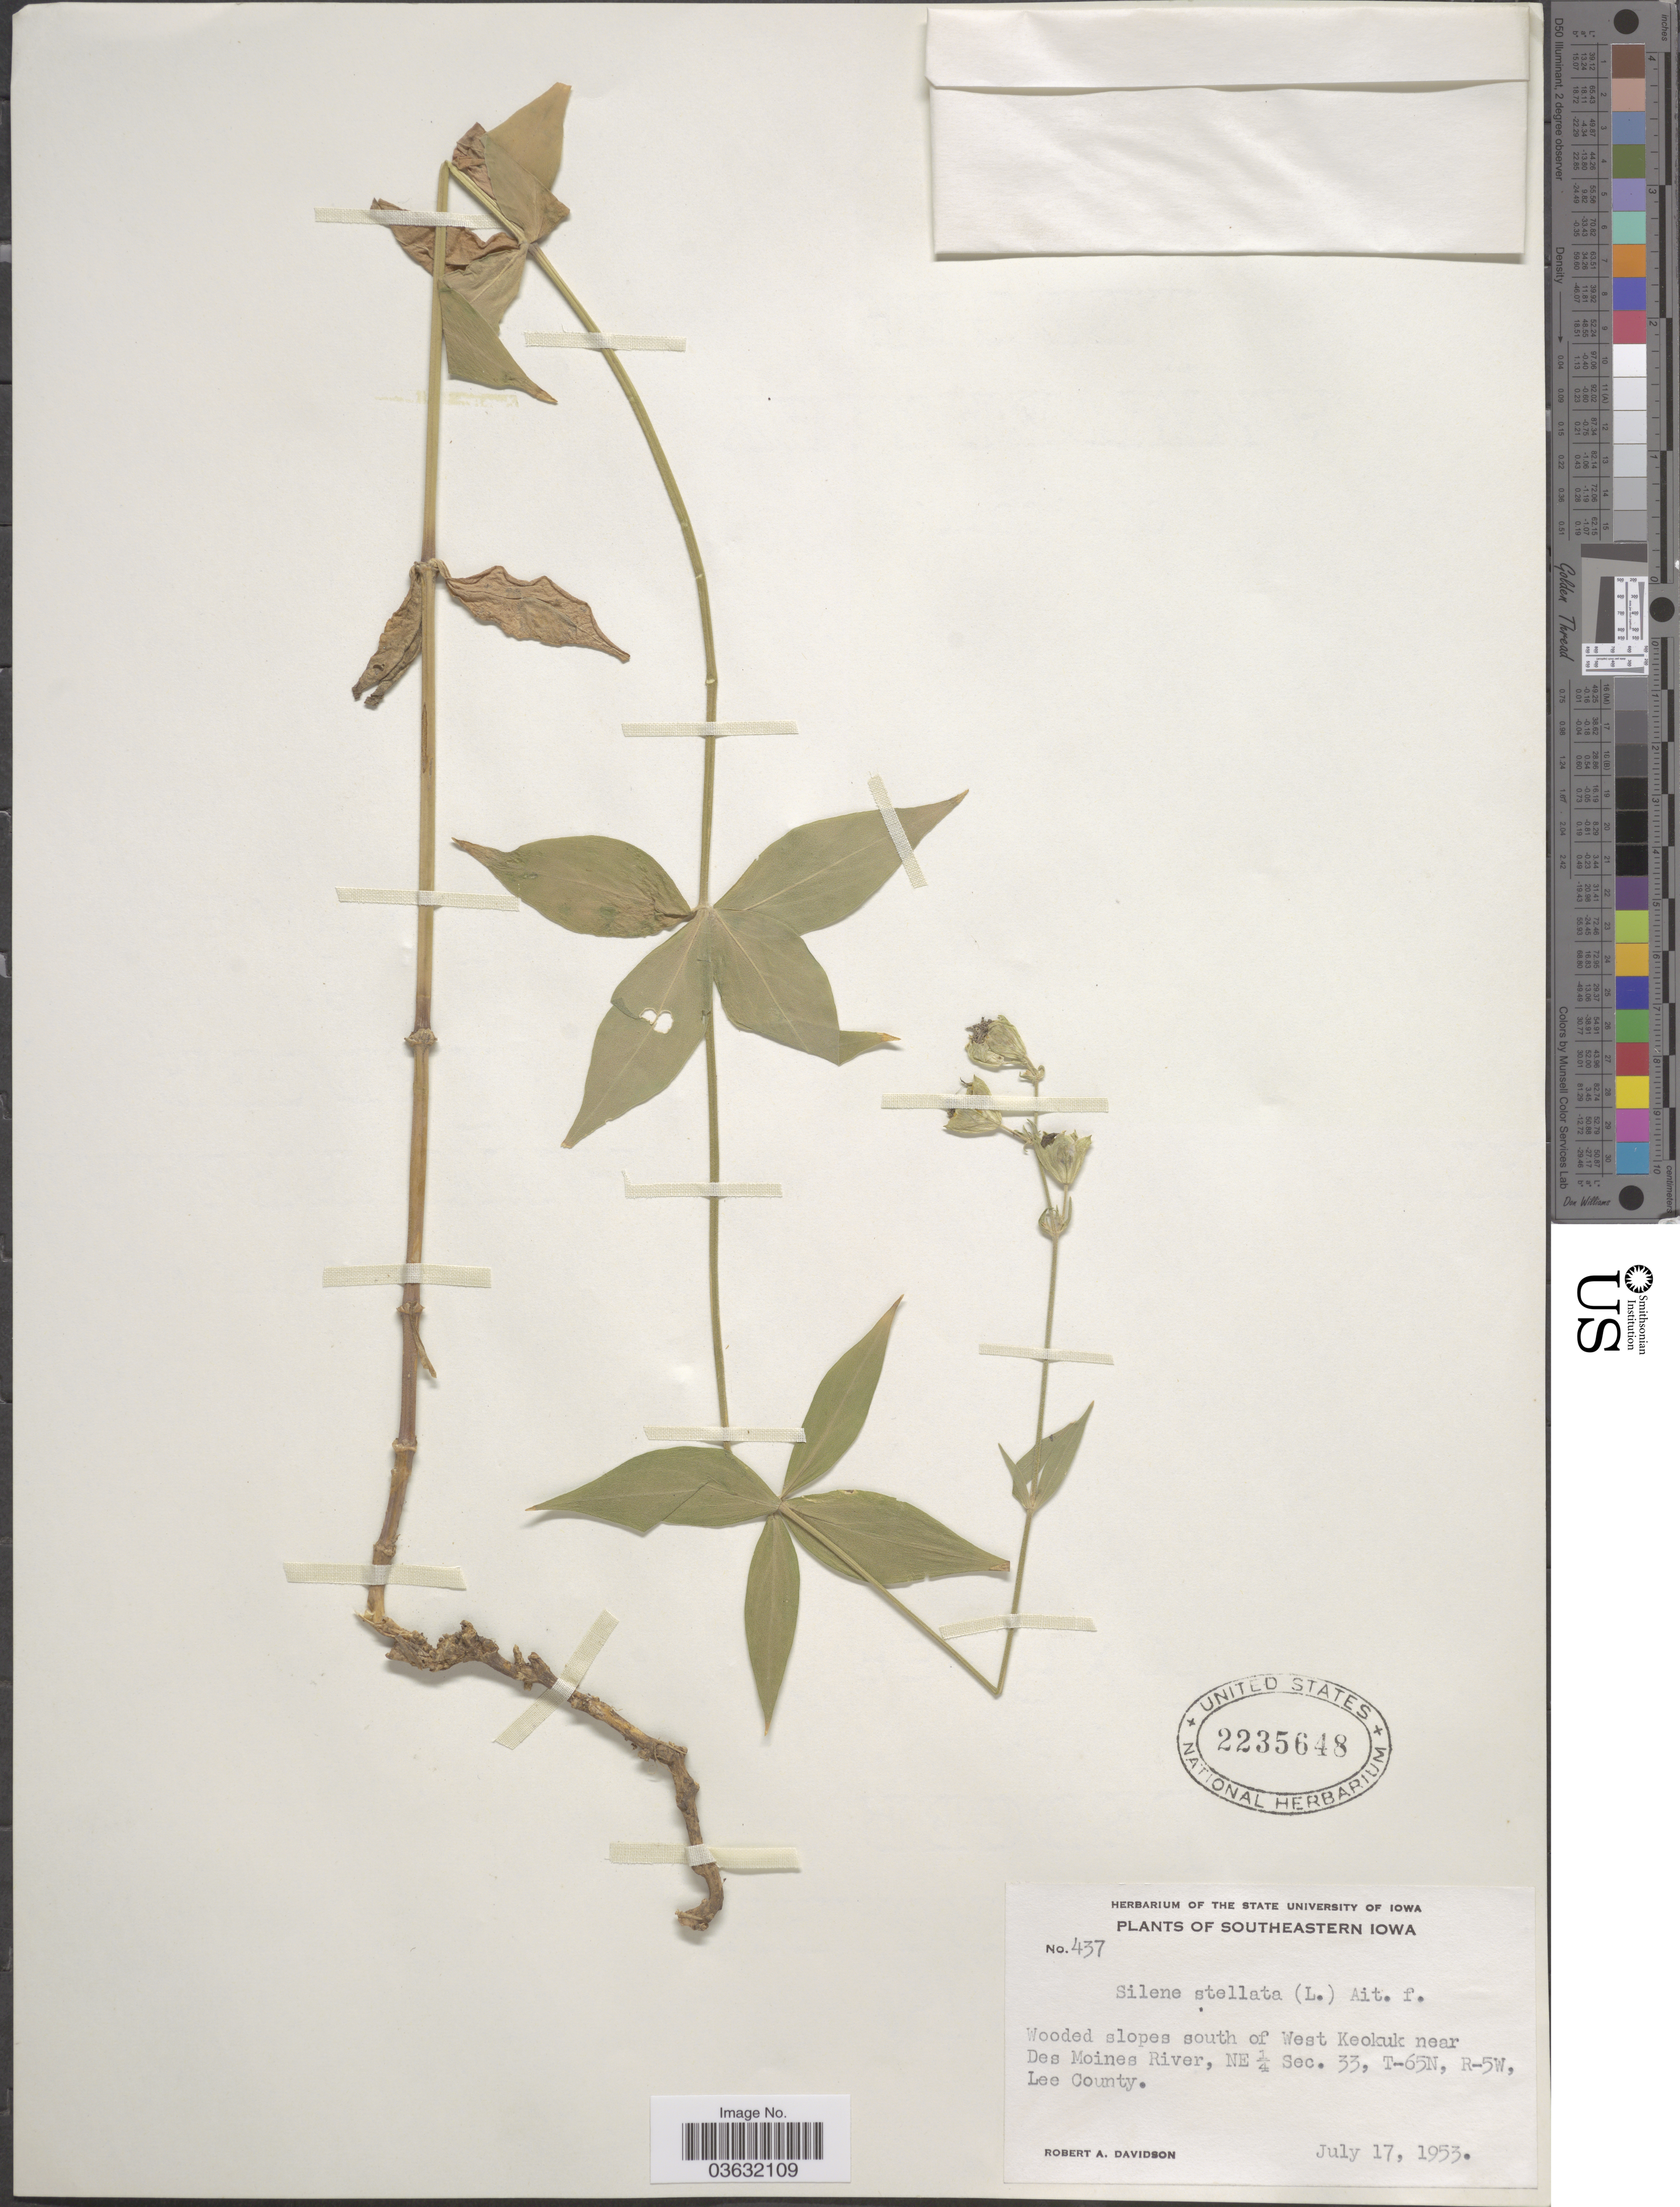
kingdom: Plantae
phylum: Tracheophyta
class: Magnoliopsida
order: Caryophyllales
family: Caryophyllaceae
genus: Silene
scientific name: Silene stellata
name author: (L.) Coyte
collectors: R. A. Davidson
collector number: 437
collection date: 1953-07-17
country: United States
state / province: Iowa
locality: Southeastern Iowa. Wooded slopes south of West Keokuk near Des Moines River, NE ¼ Sec. 33, T-65N, R-5W, Lee County.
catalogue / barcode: US 2235648